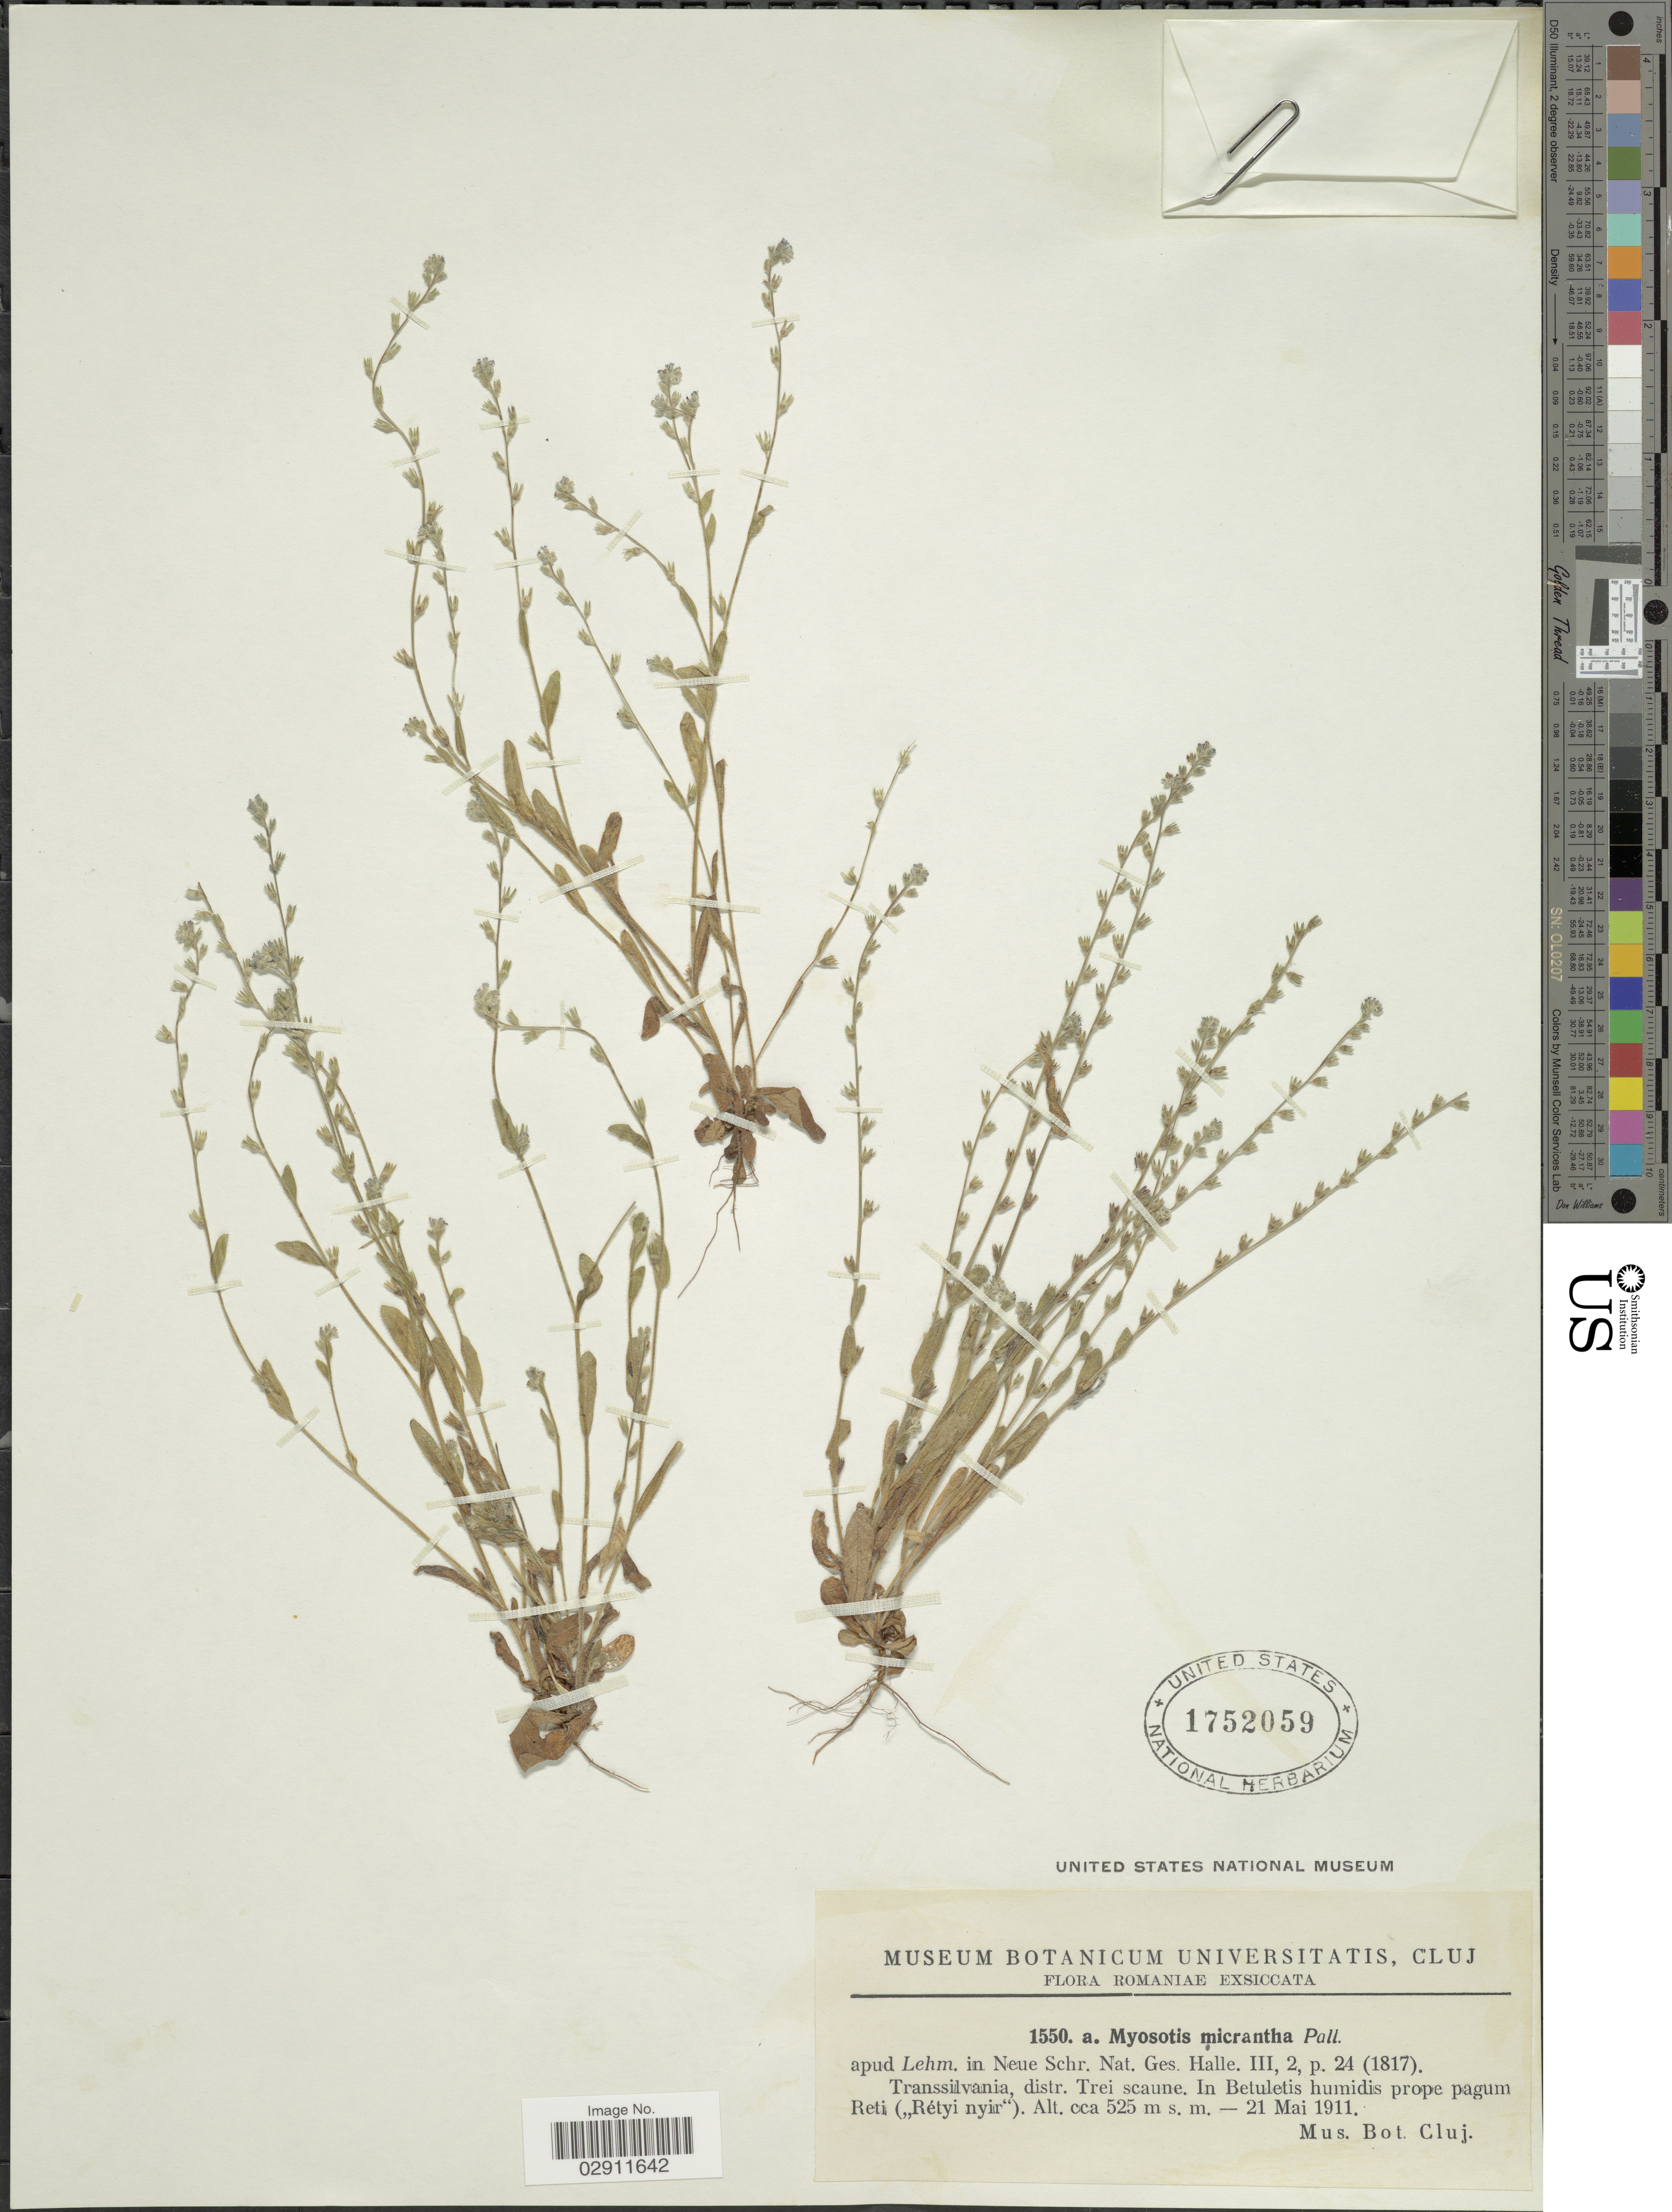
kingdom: Plantae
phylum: Tracheophyta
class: Magnoliopsida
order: Boraginales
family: Boraginaceae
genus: Myosotis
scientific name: Myosotis micrantha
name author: Pall. ex Lehm.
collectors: Mus. Bot. Cluj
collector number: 1550a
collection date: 1911-05-21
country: Romania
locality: Romaniae, Transsilvania, distr. Trei scaune. In Betuletis humidis prope pagum Reti ("Rétyi nyir").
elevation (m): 525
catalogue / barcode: US 1752059